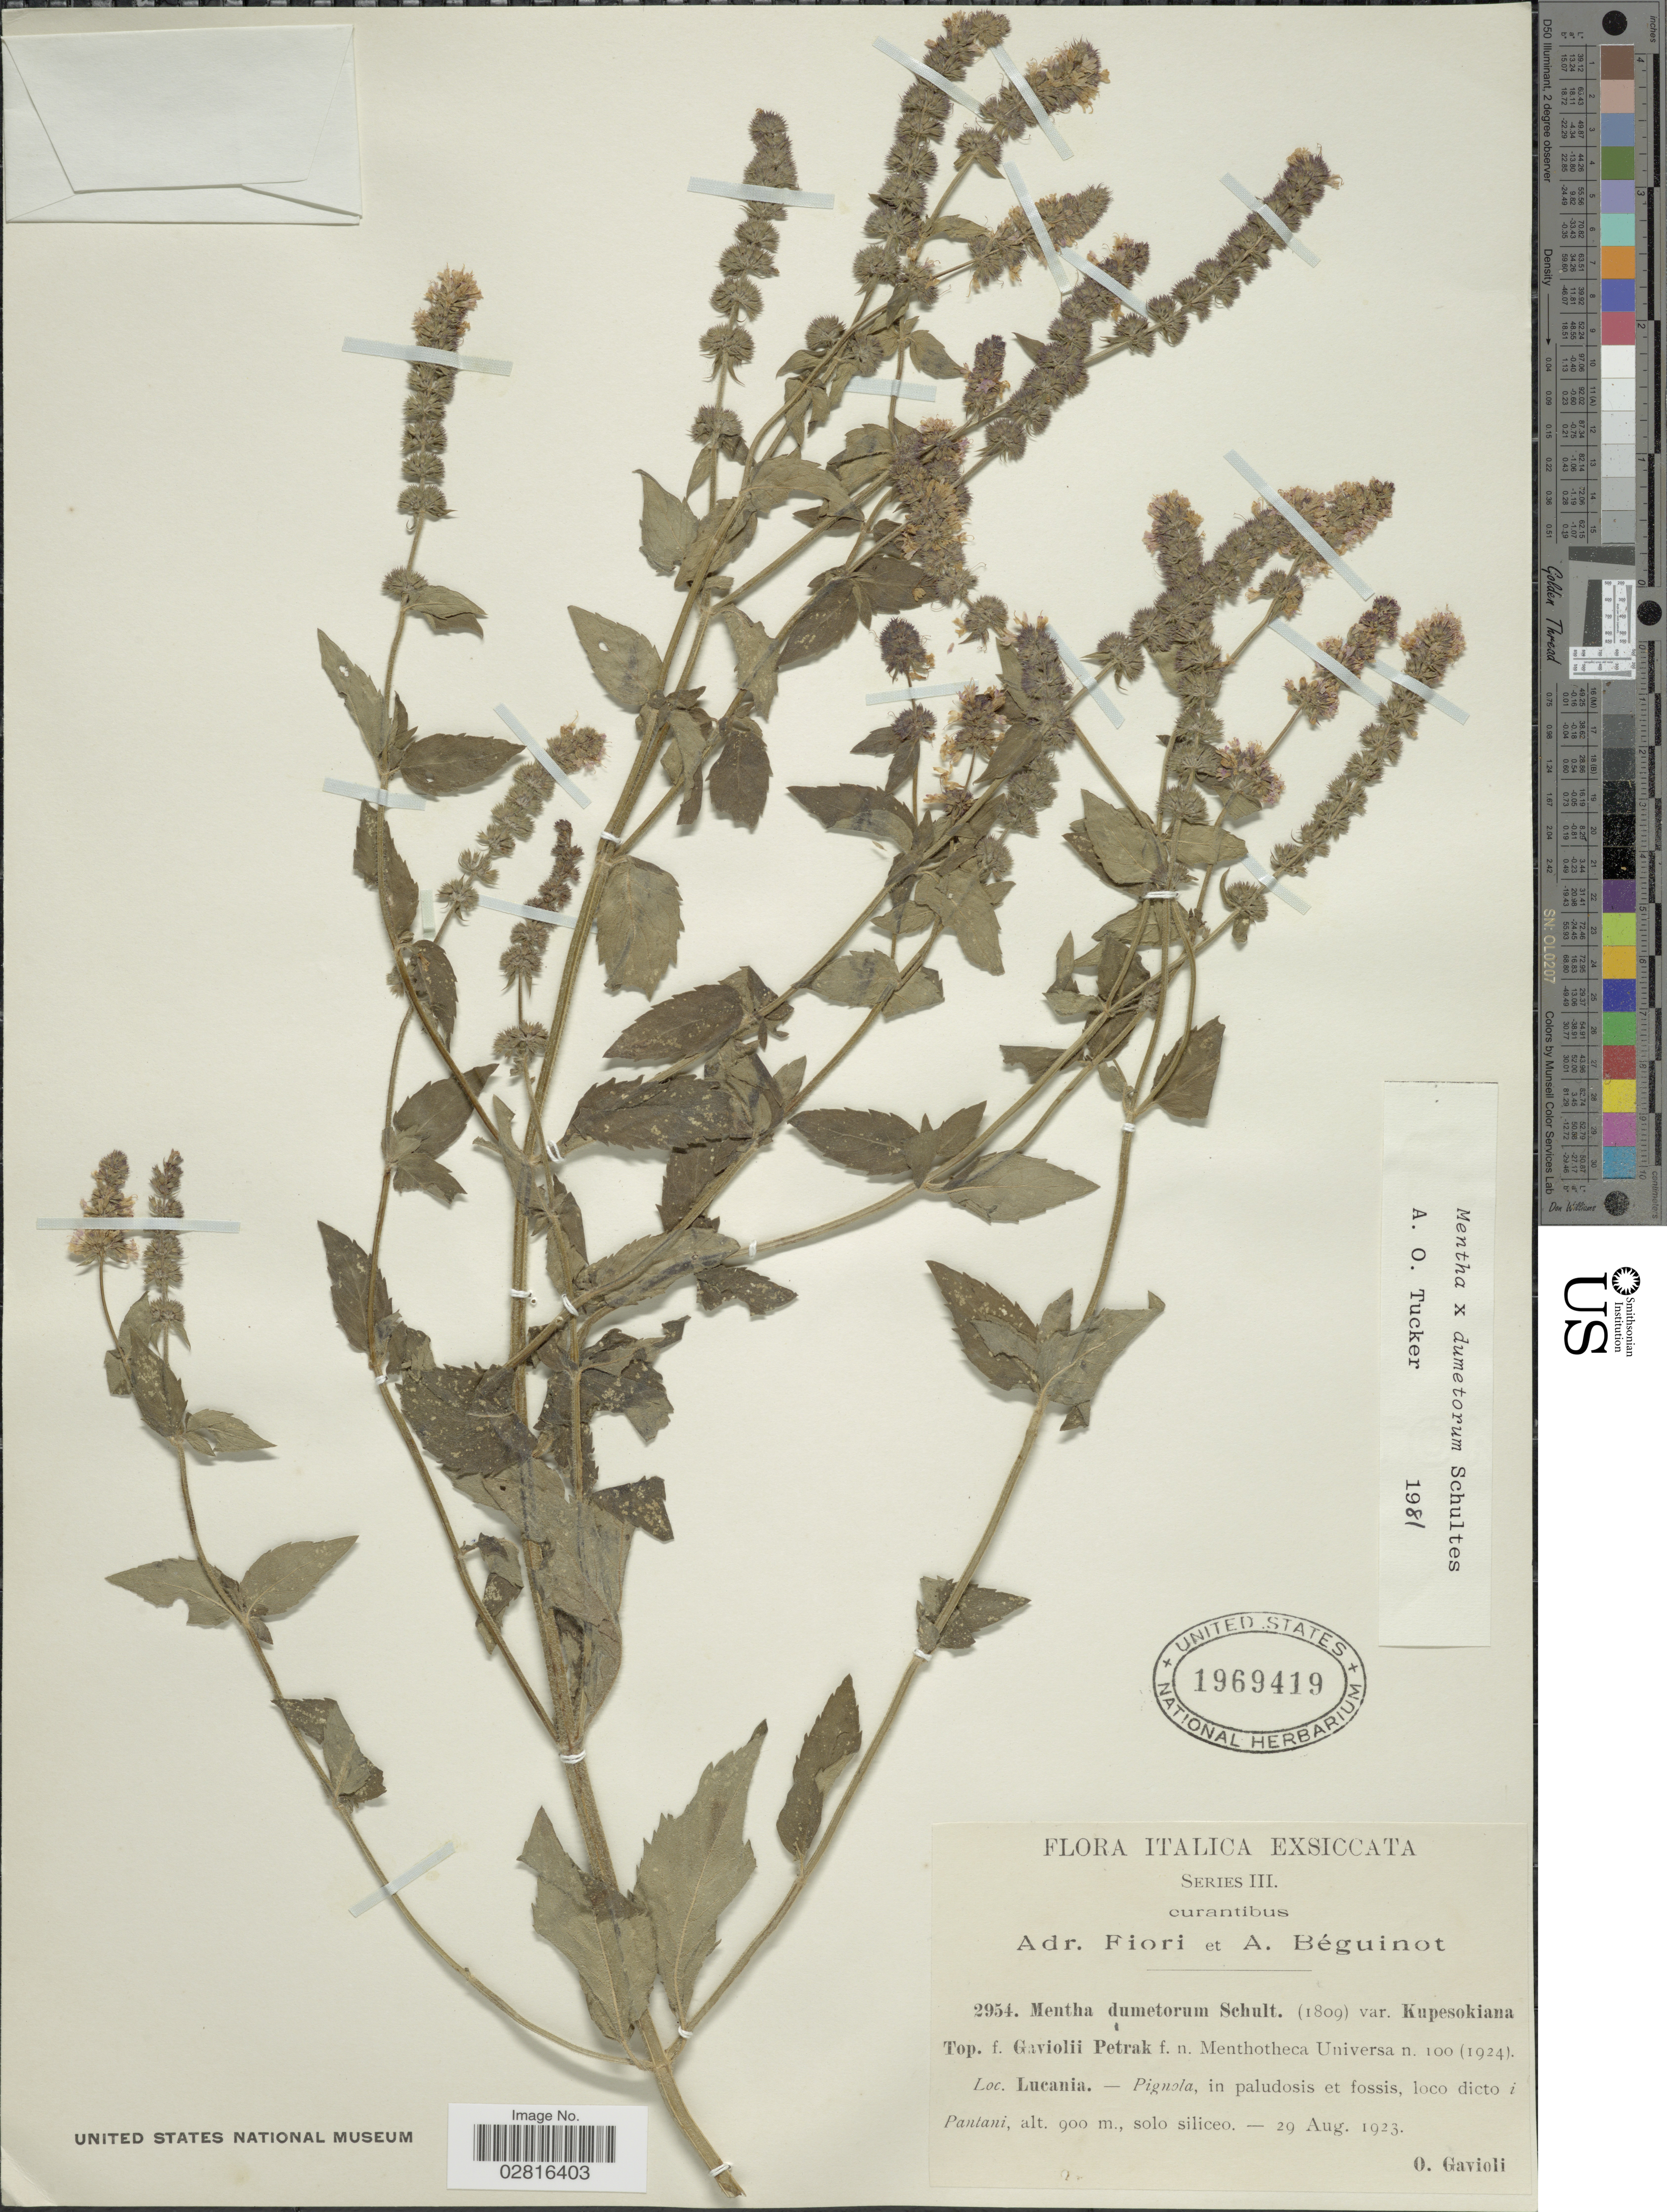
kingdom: Plantae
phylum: Tracheophyta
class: Magnoliopsida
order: Lamiales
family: Lamiaceae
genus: Mentha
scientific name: Mentha x dumetorum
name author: Schult.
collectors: O. Gavioli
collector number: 2954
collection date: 1923-08-29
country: Italy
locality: Lucania. - Pignola, in paludosis et fossis, loco dicto i Pantani.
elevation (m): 900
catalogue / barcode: US 1969419